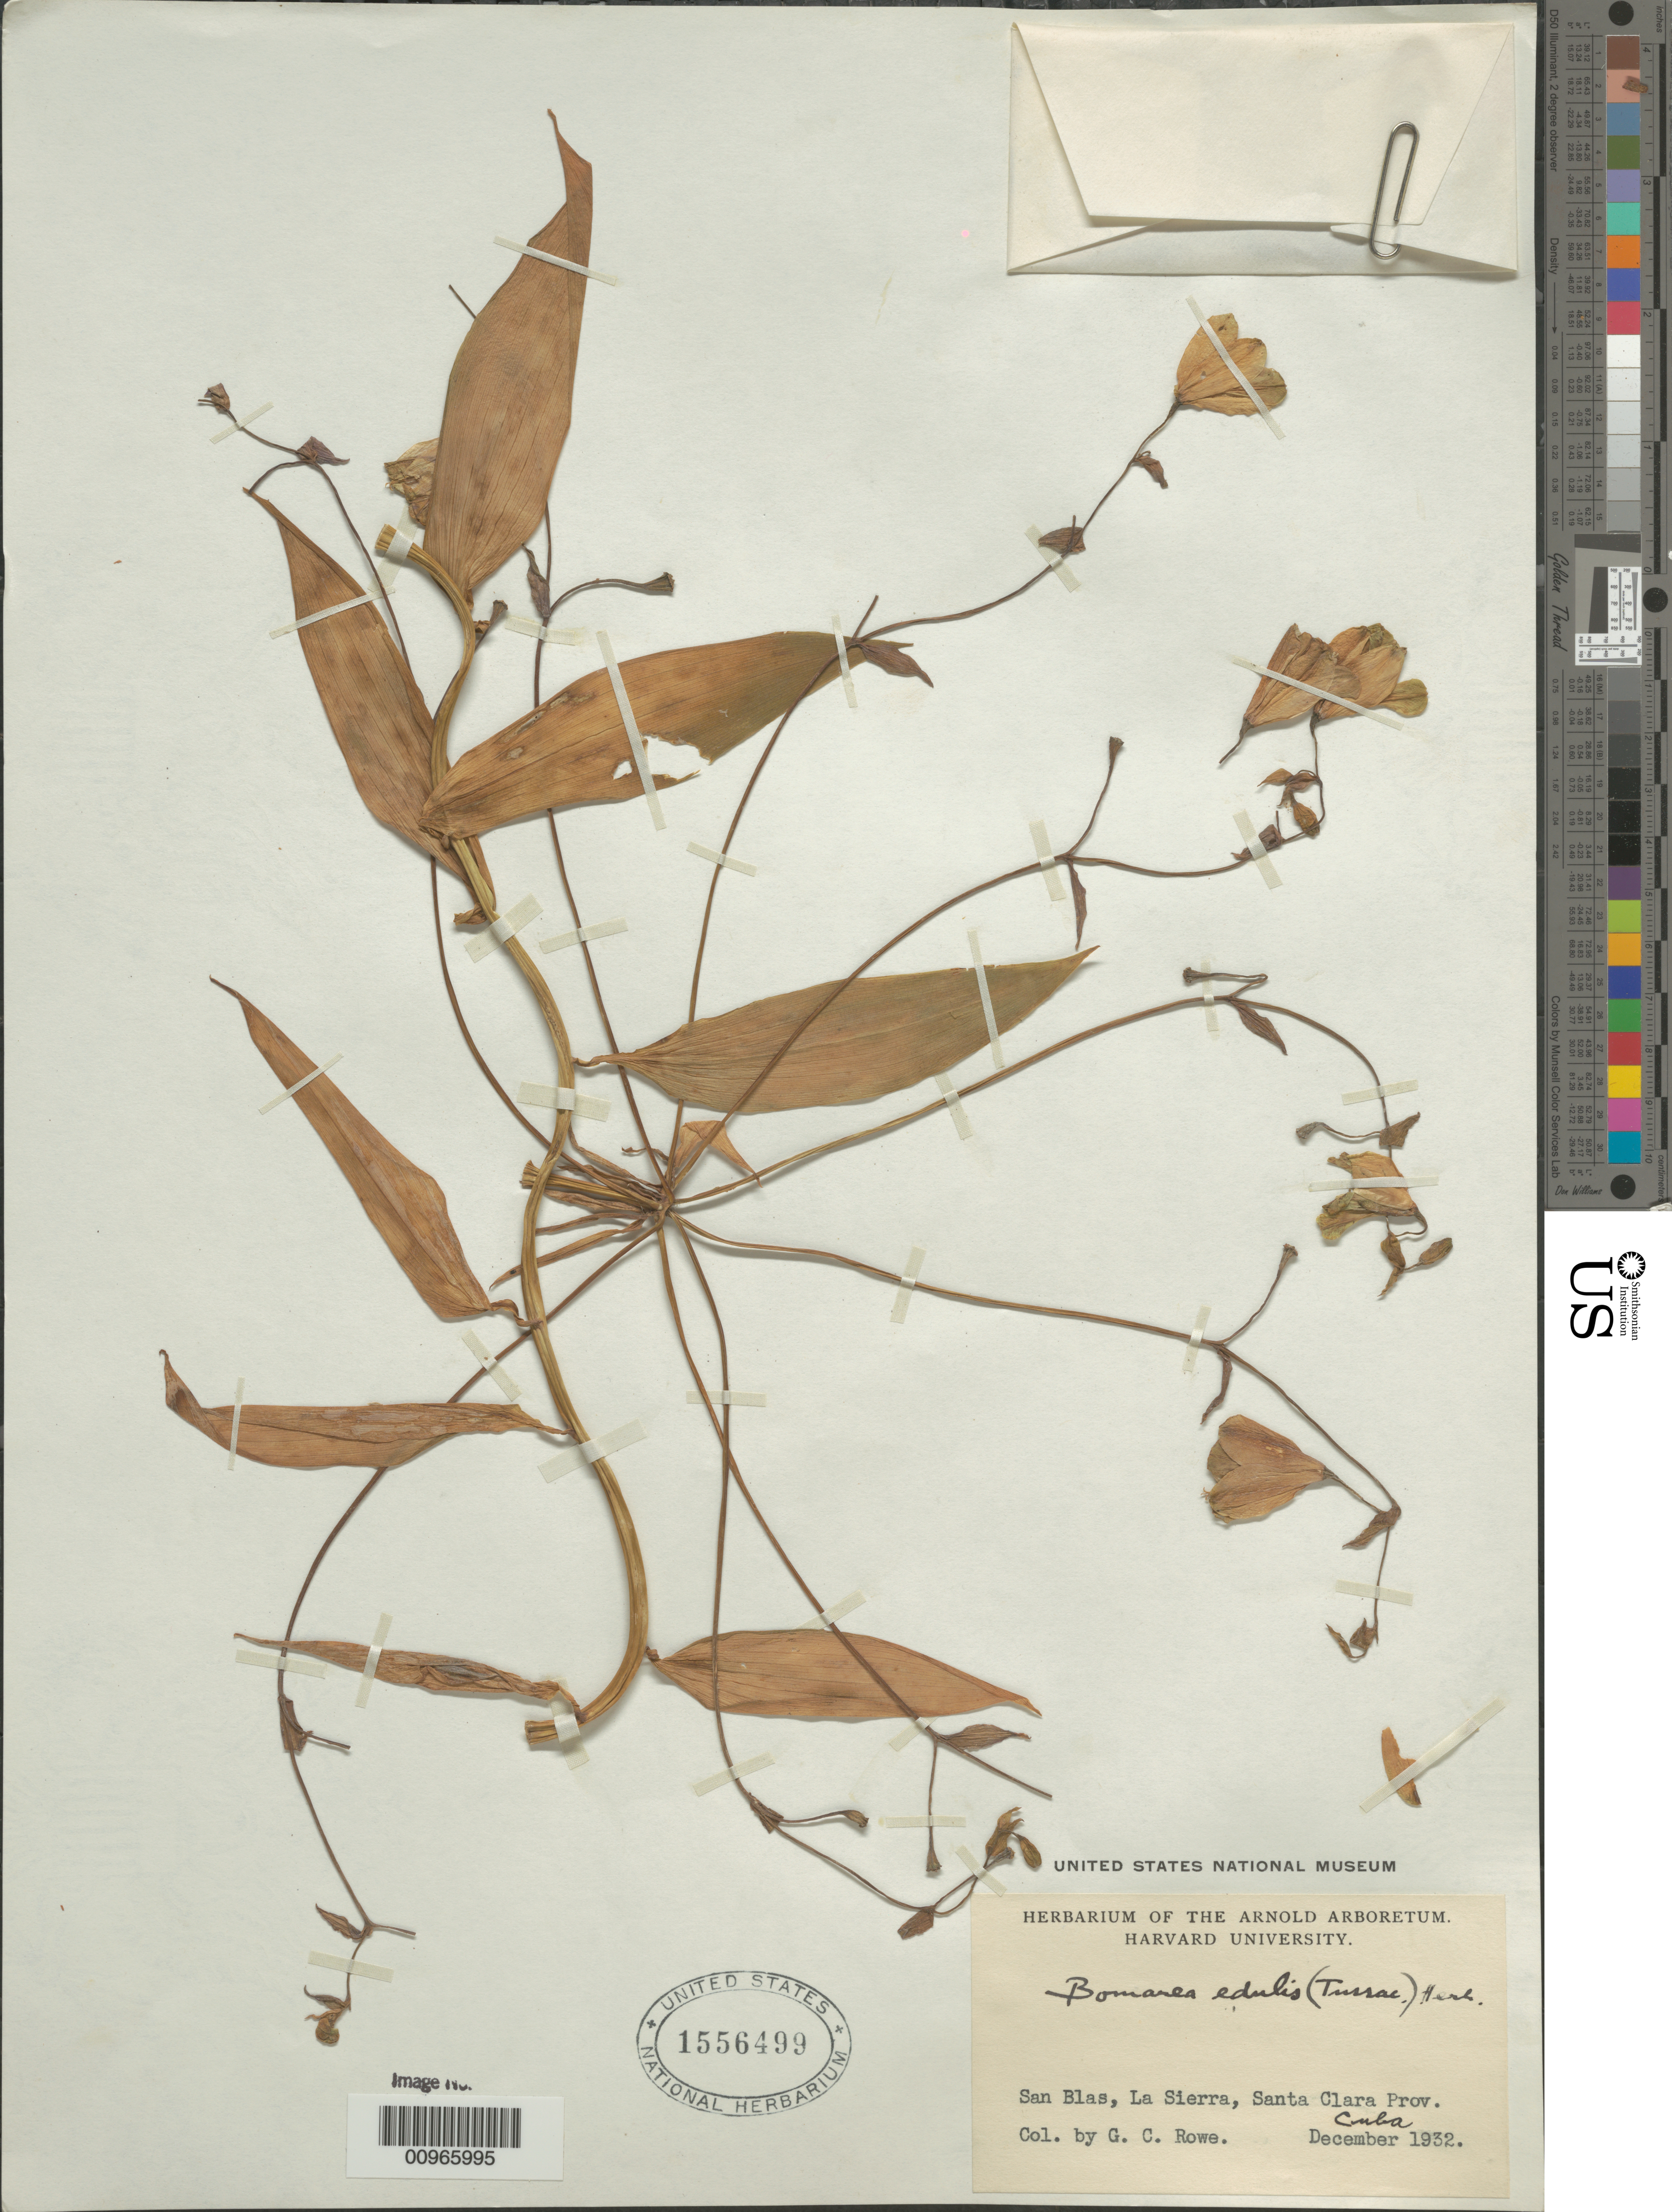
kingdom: Plantae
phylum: Tracheophyta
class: Liliopsida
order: Liliales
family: Alstroemeriaceae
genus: Bomarea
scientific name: Bomarea edulis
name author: (Tussac) Herb.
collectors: G. Rowe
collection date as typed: Dec 1932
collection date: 1932-12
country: Cuba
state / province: Las Villas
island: Cuba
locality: San Blas, La Sierra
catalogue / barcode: US 1556499